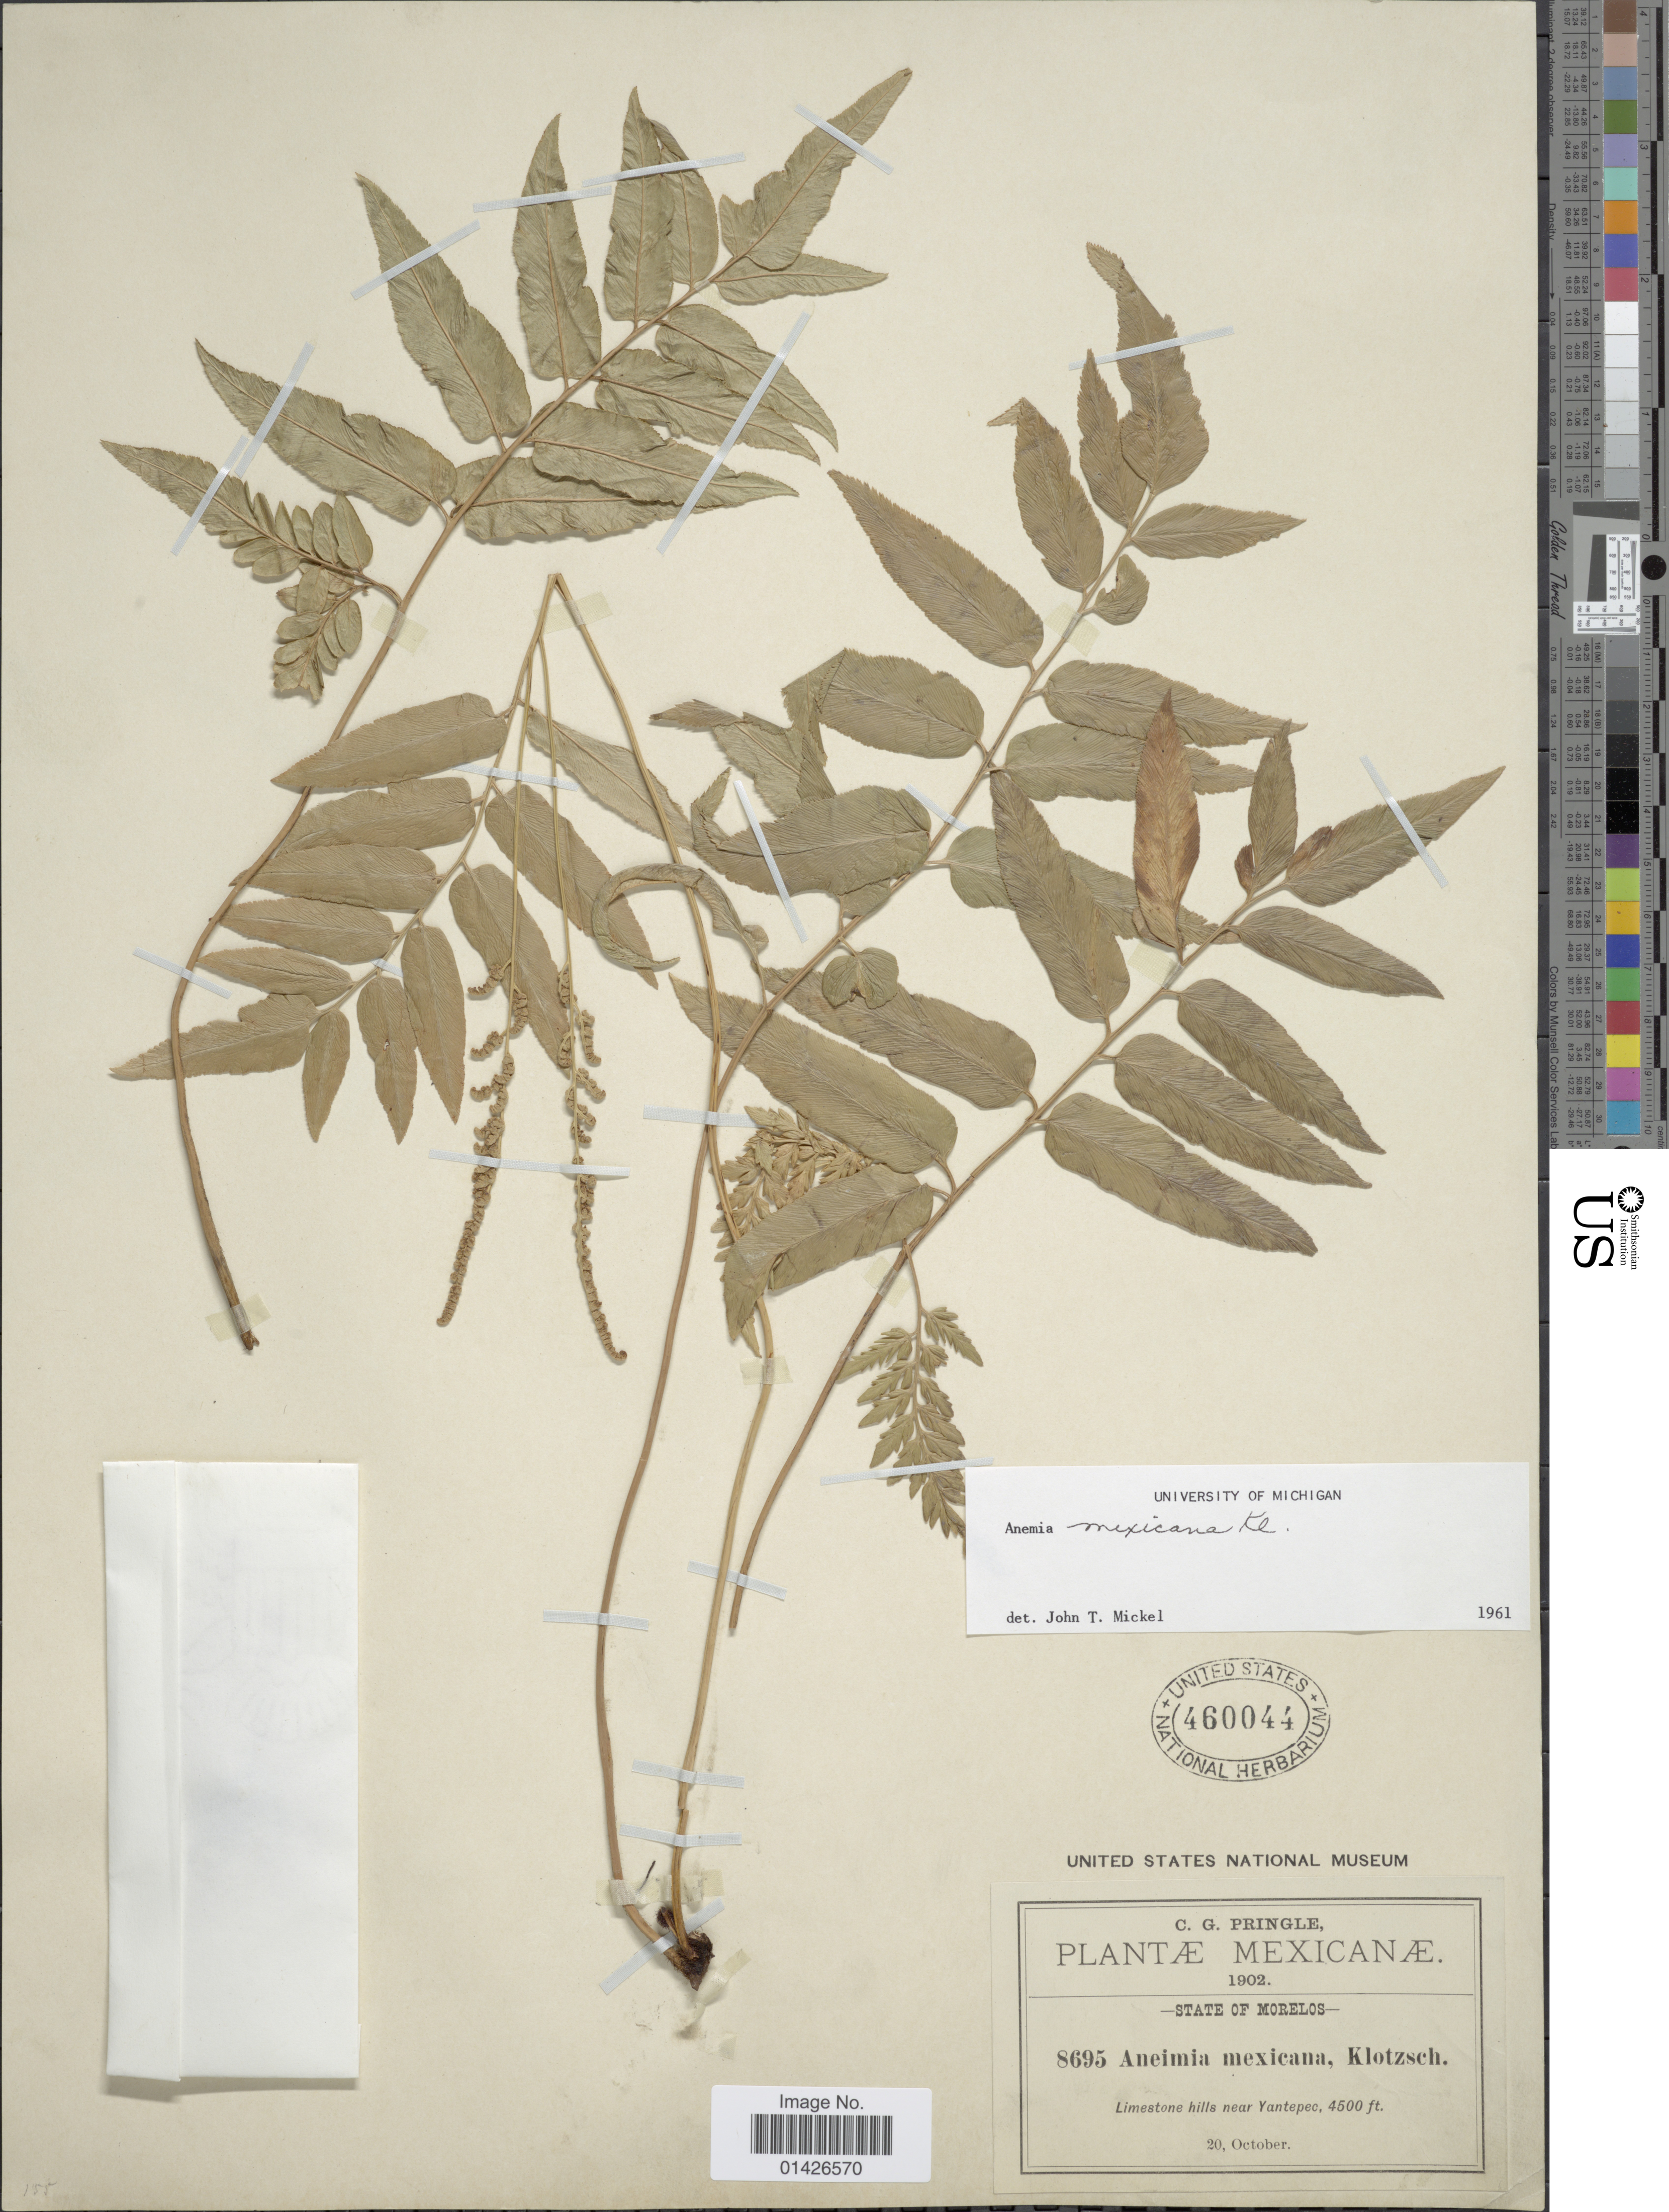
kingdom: Plantae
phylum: Tracheophyta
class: Polypodiopsida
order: Schizaeales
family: Anemiaceae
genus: Anemia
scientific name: Anemia mexicana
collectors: C. G. Pringle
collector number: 8695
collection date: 1902-10-20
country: Mexico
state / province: Morelos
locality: Limestone hills near Yantepec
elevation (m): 1372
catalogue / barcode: US 460044